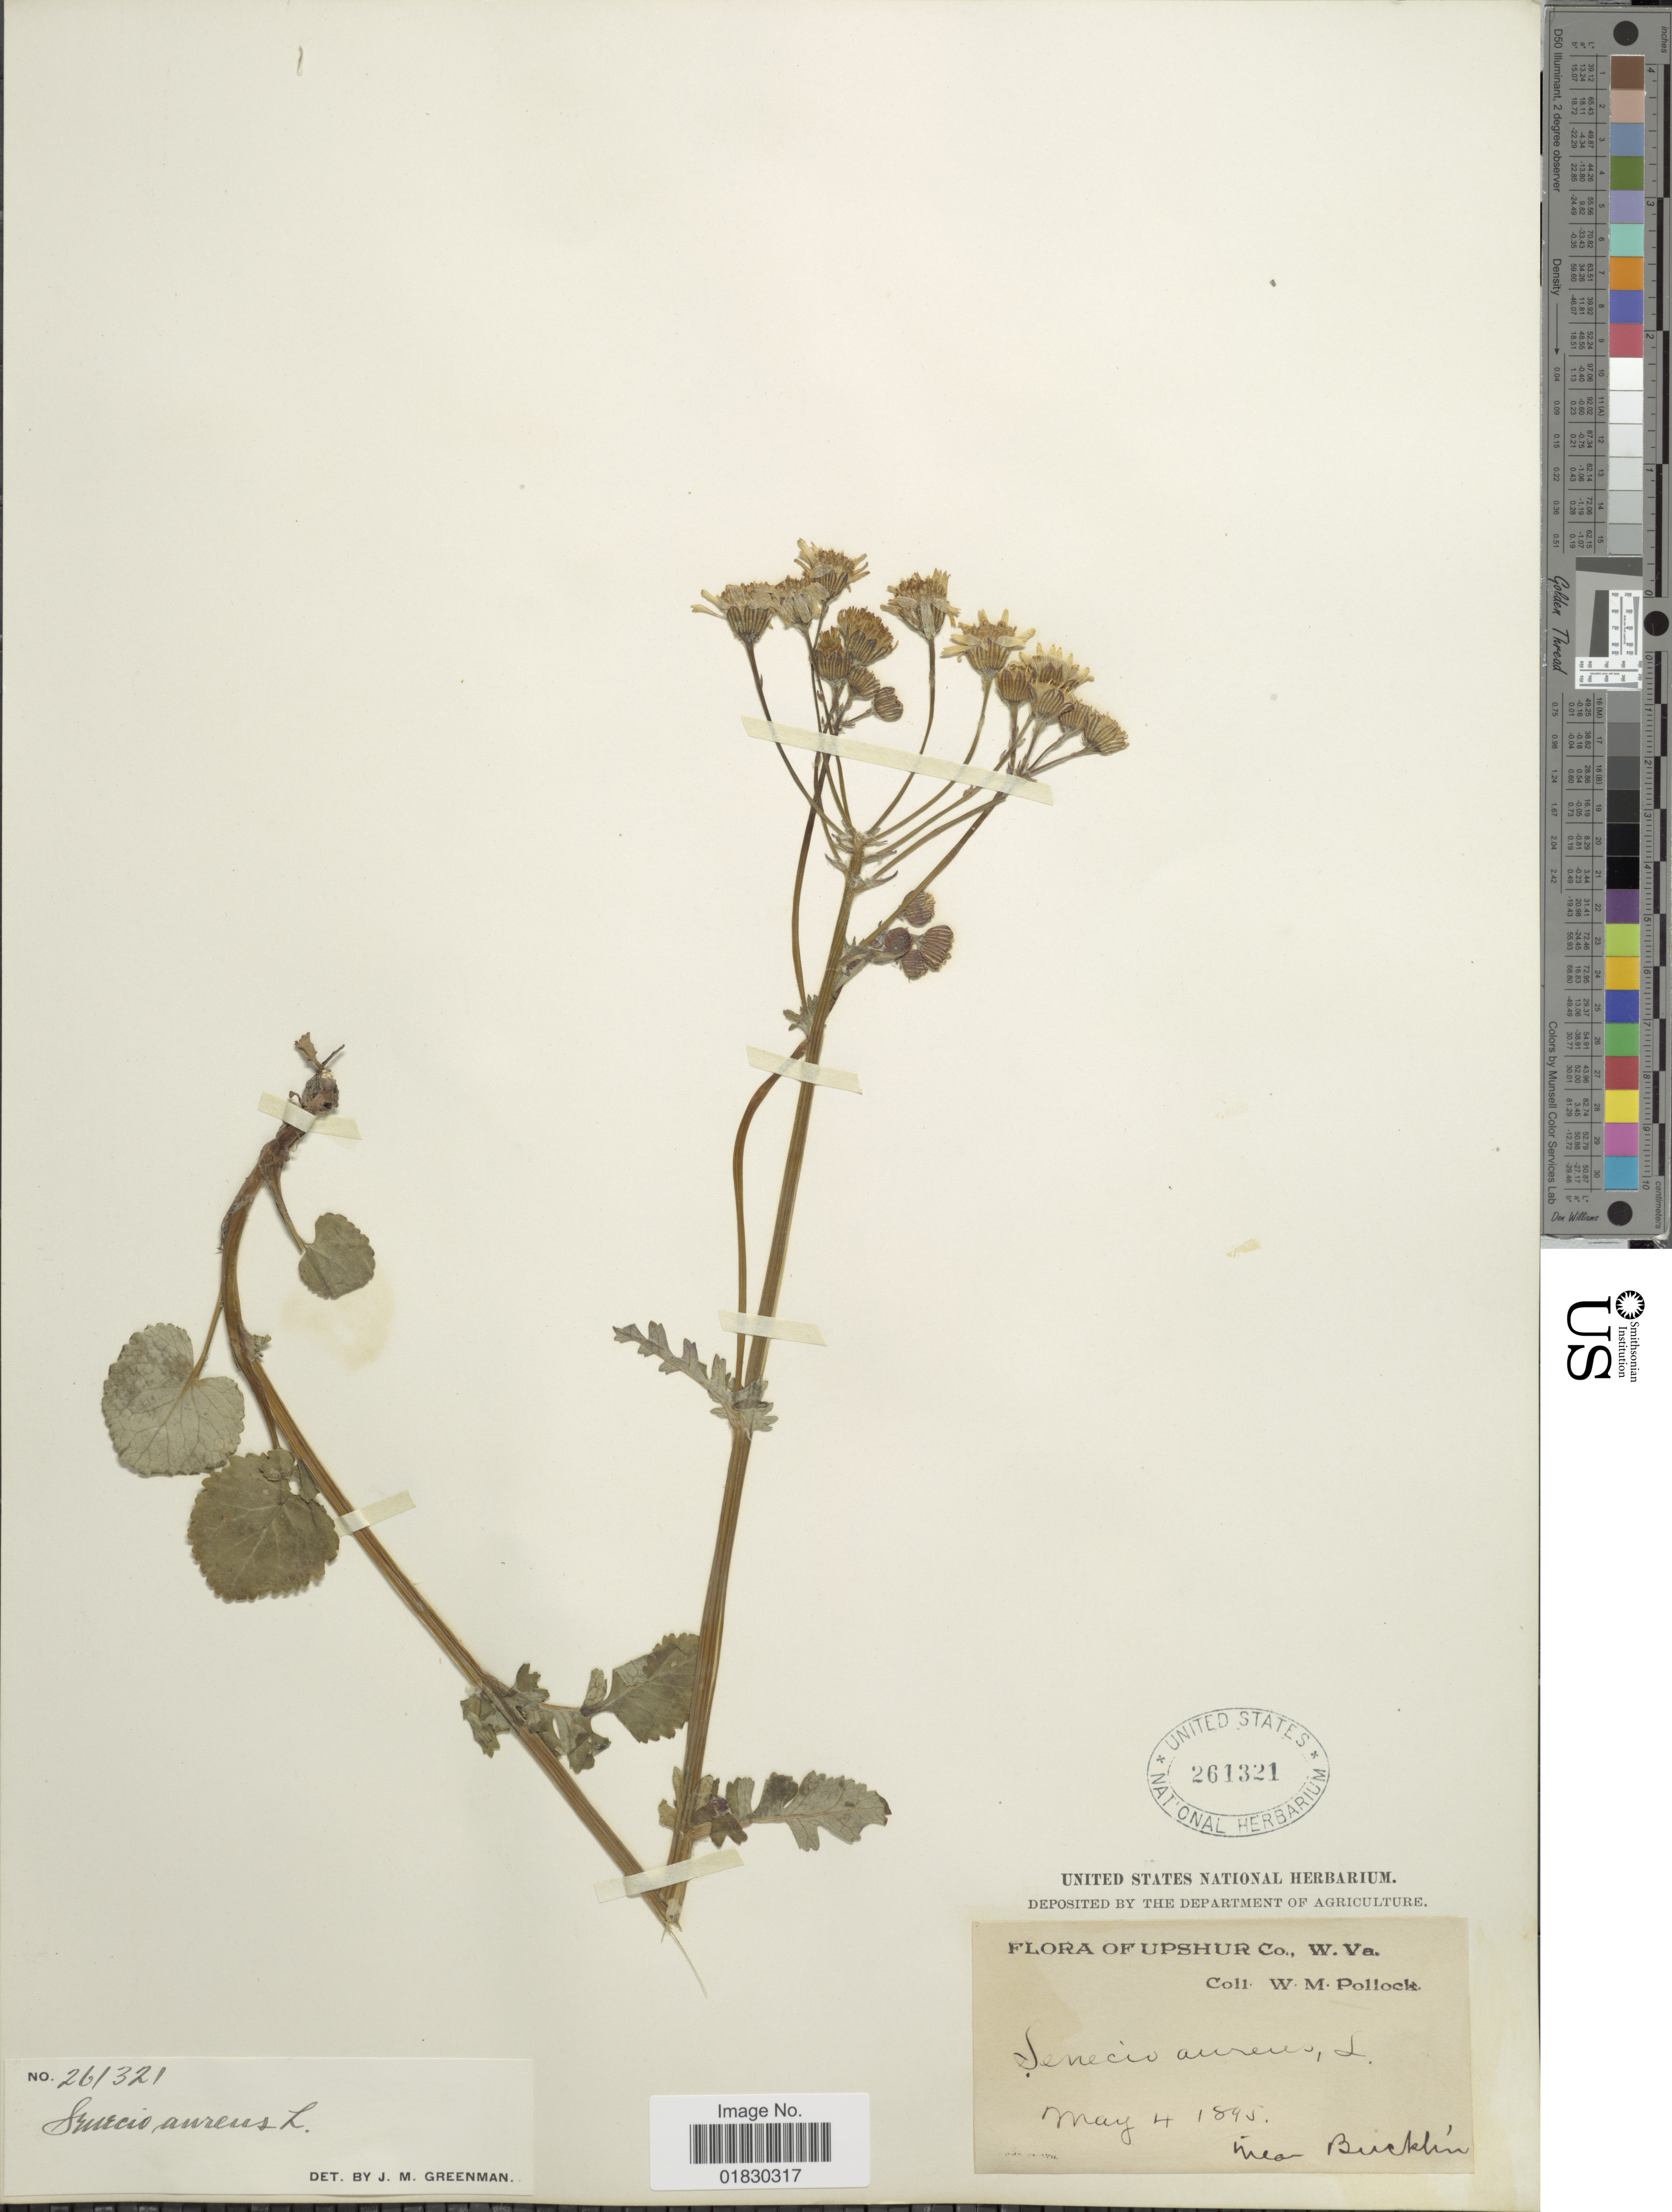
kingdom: Plantae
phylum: Tracheophyta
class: Magnoliopsida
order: Asterales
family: Asteraceae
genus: Packera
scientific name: Packera aurea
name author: (L.) Á. Löve & D. Löve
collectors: W. M. Pollock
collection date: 1895-05-05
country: United States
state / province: West Virginia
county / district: Upshur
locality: W. Va.Near Bucklin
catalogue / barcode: US 261321